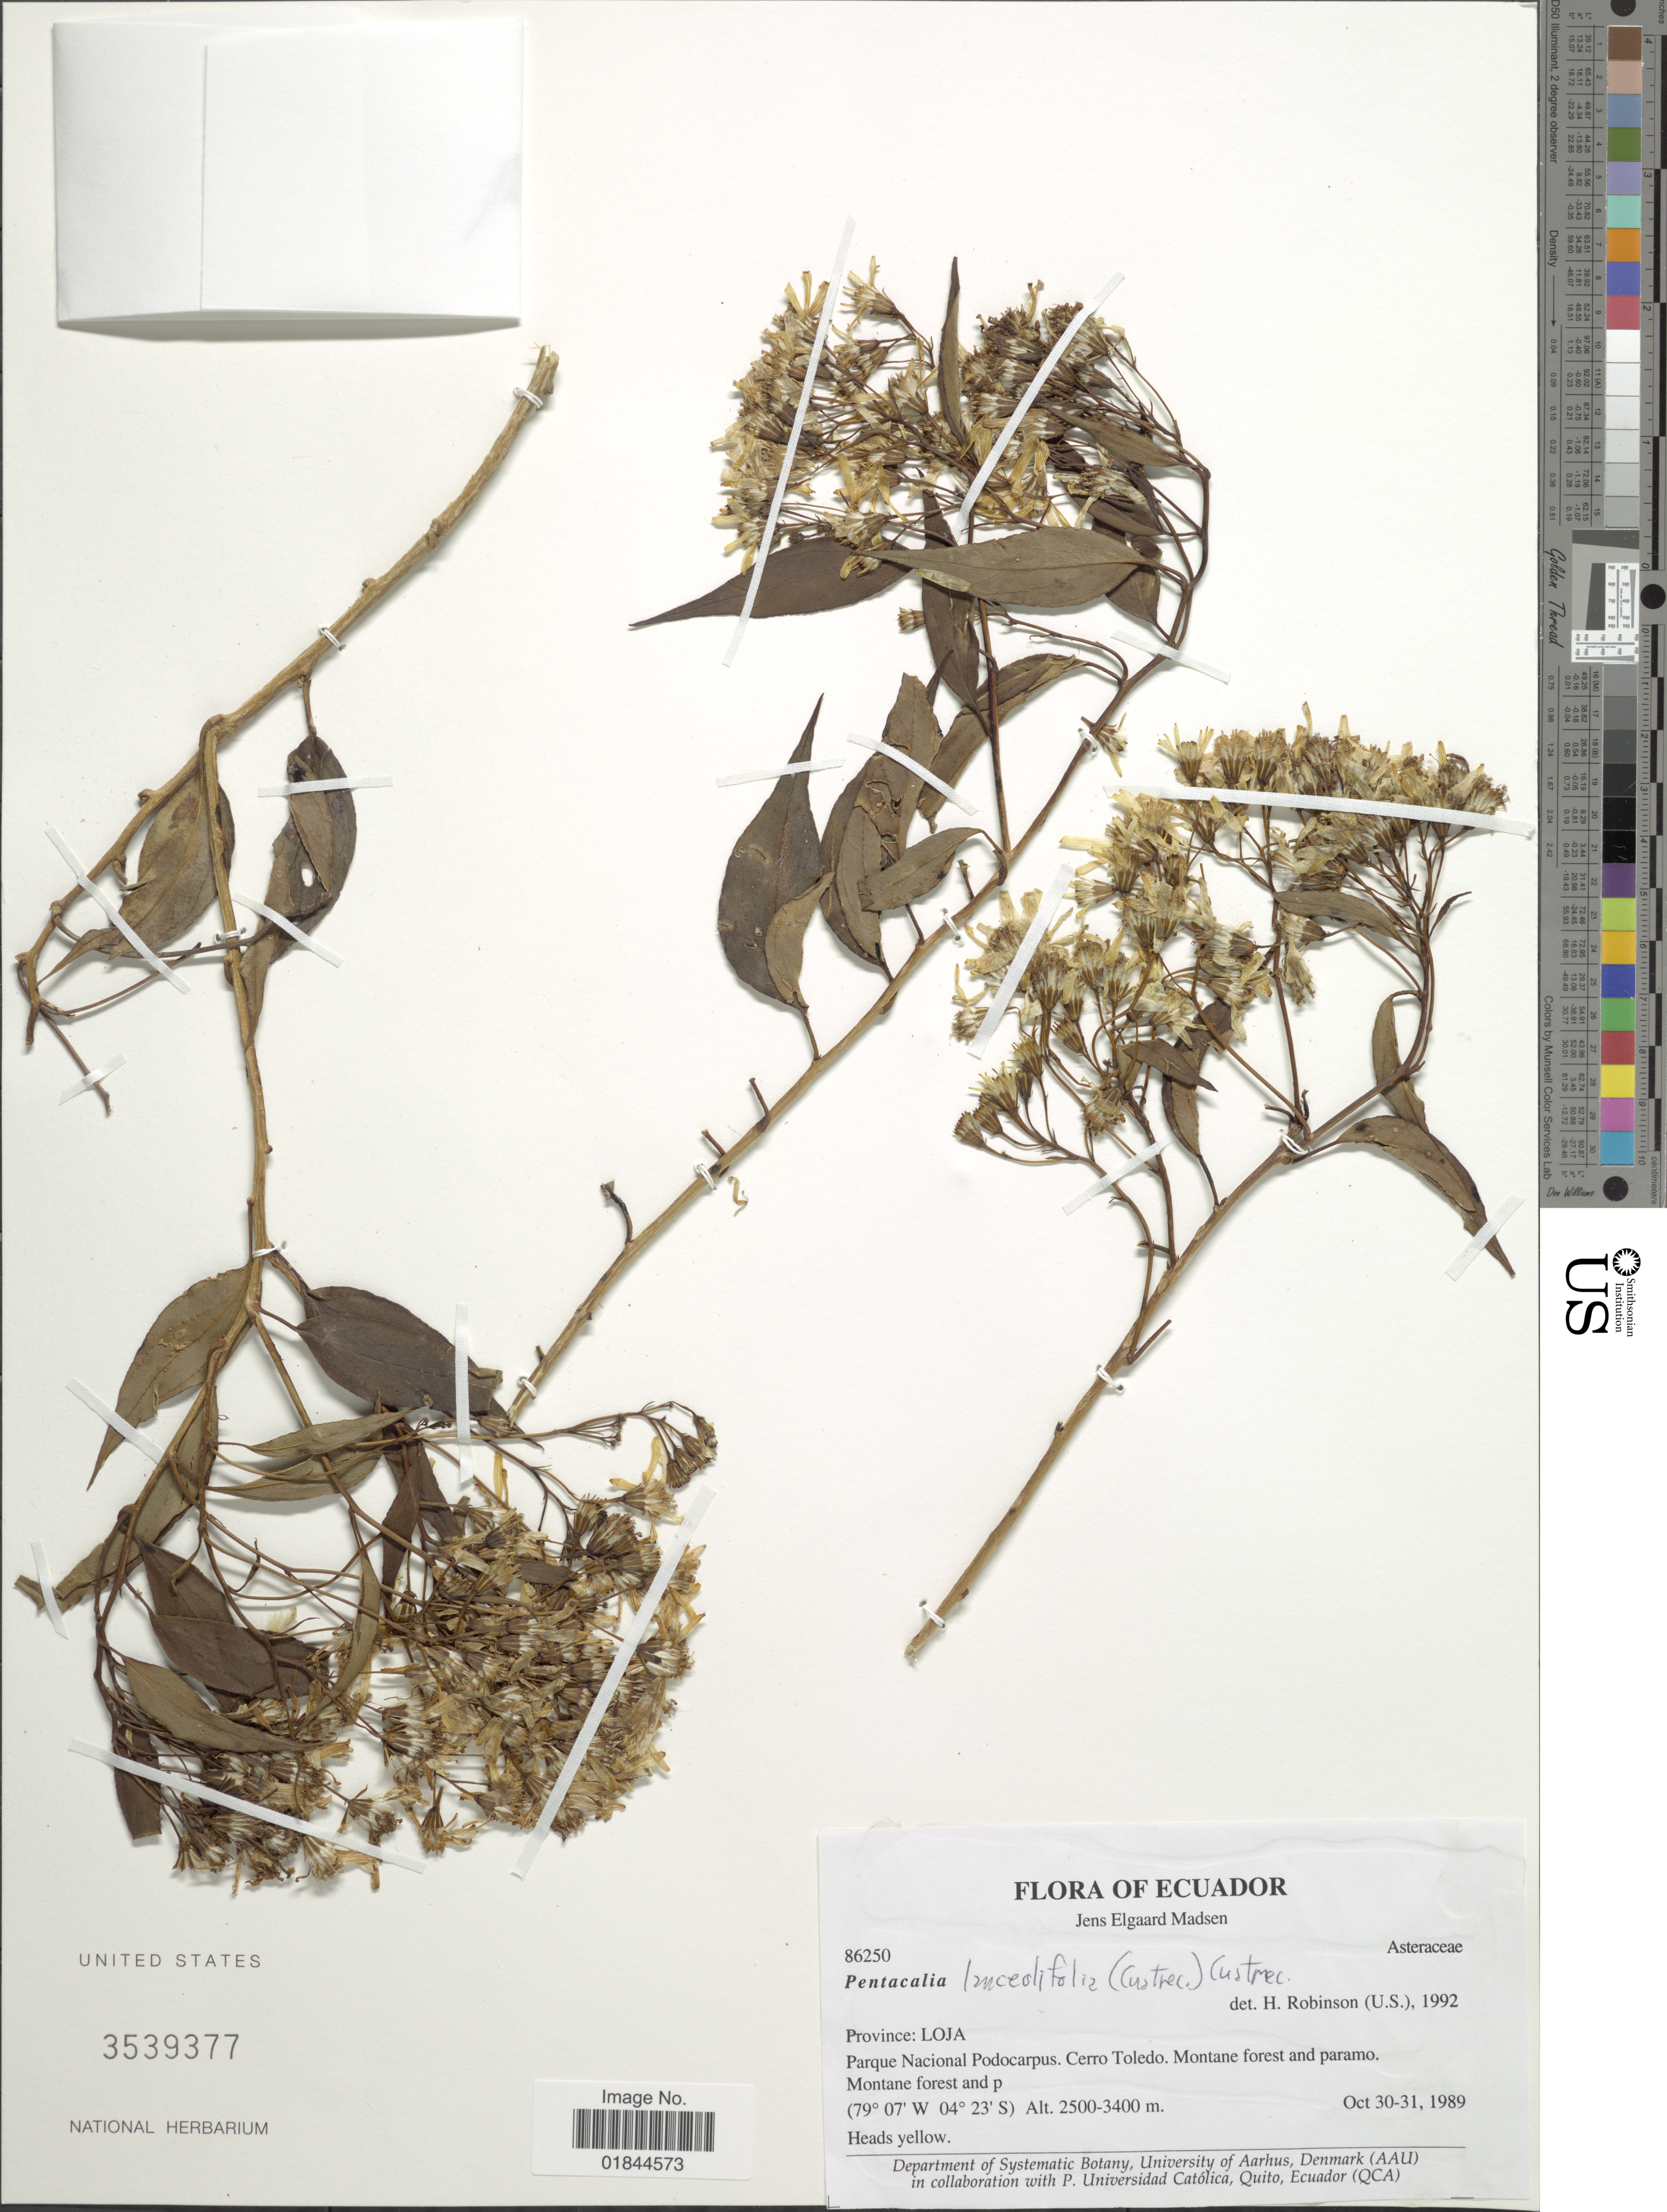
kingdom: Plantae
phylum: Tracheophyta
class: Magnoliopsida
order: Asterales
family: Asteraceae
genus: Pentacalia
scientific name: Pentacalia andrei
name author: (Greenm.) Cuatrec.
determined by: Calvo, Joel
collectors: J. E. Madsen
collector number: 86250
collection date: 1989-10-30/1989-10-31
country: Ecuador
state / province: Loja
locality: Parque Nacional Podocarpus, Cerro Toledo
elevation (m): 2500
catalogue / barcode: US 3539377